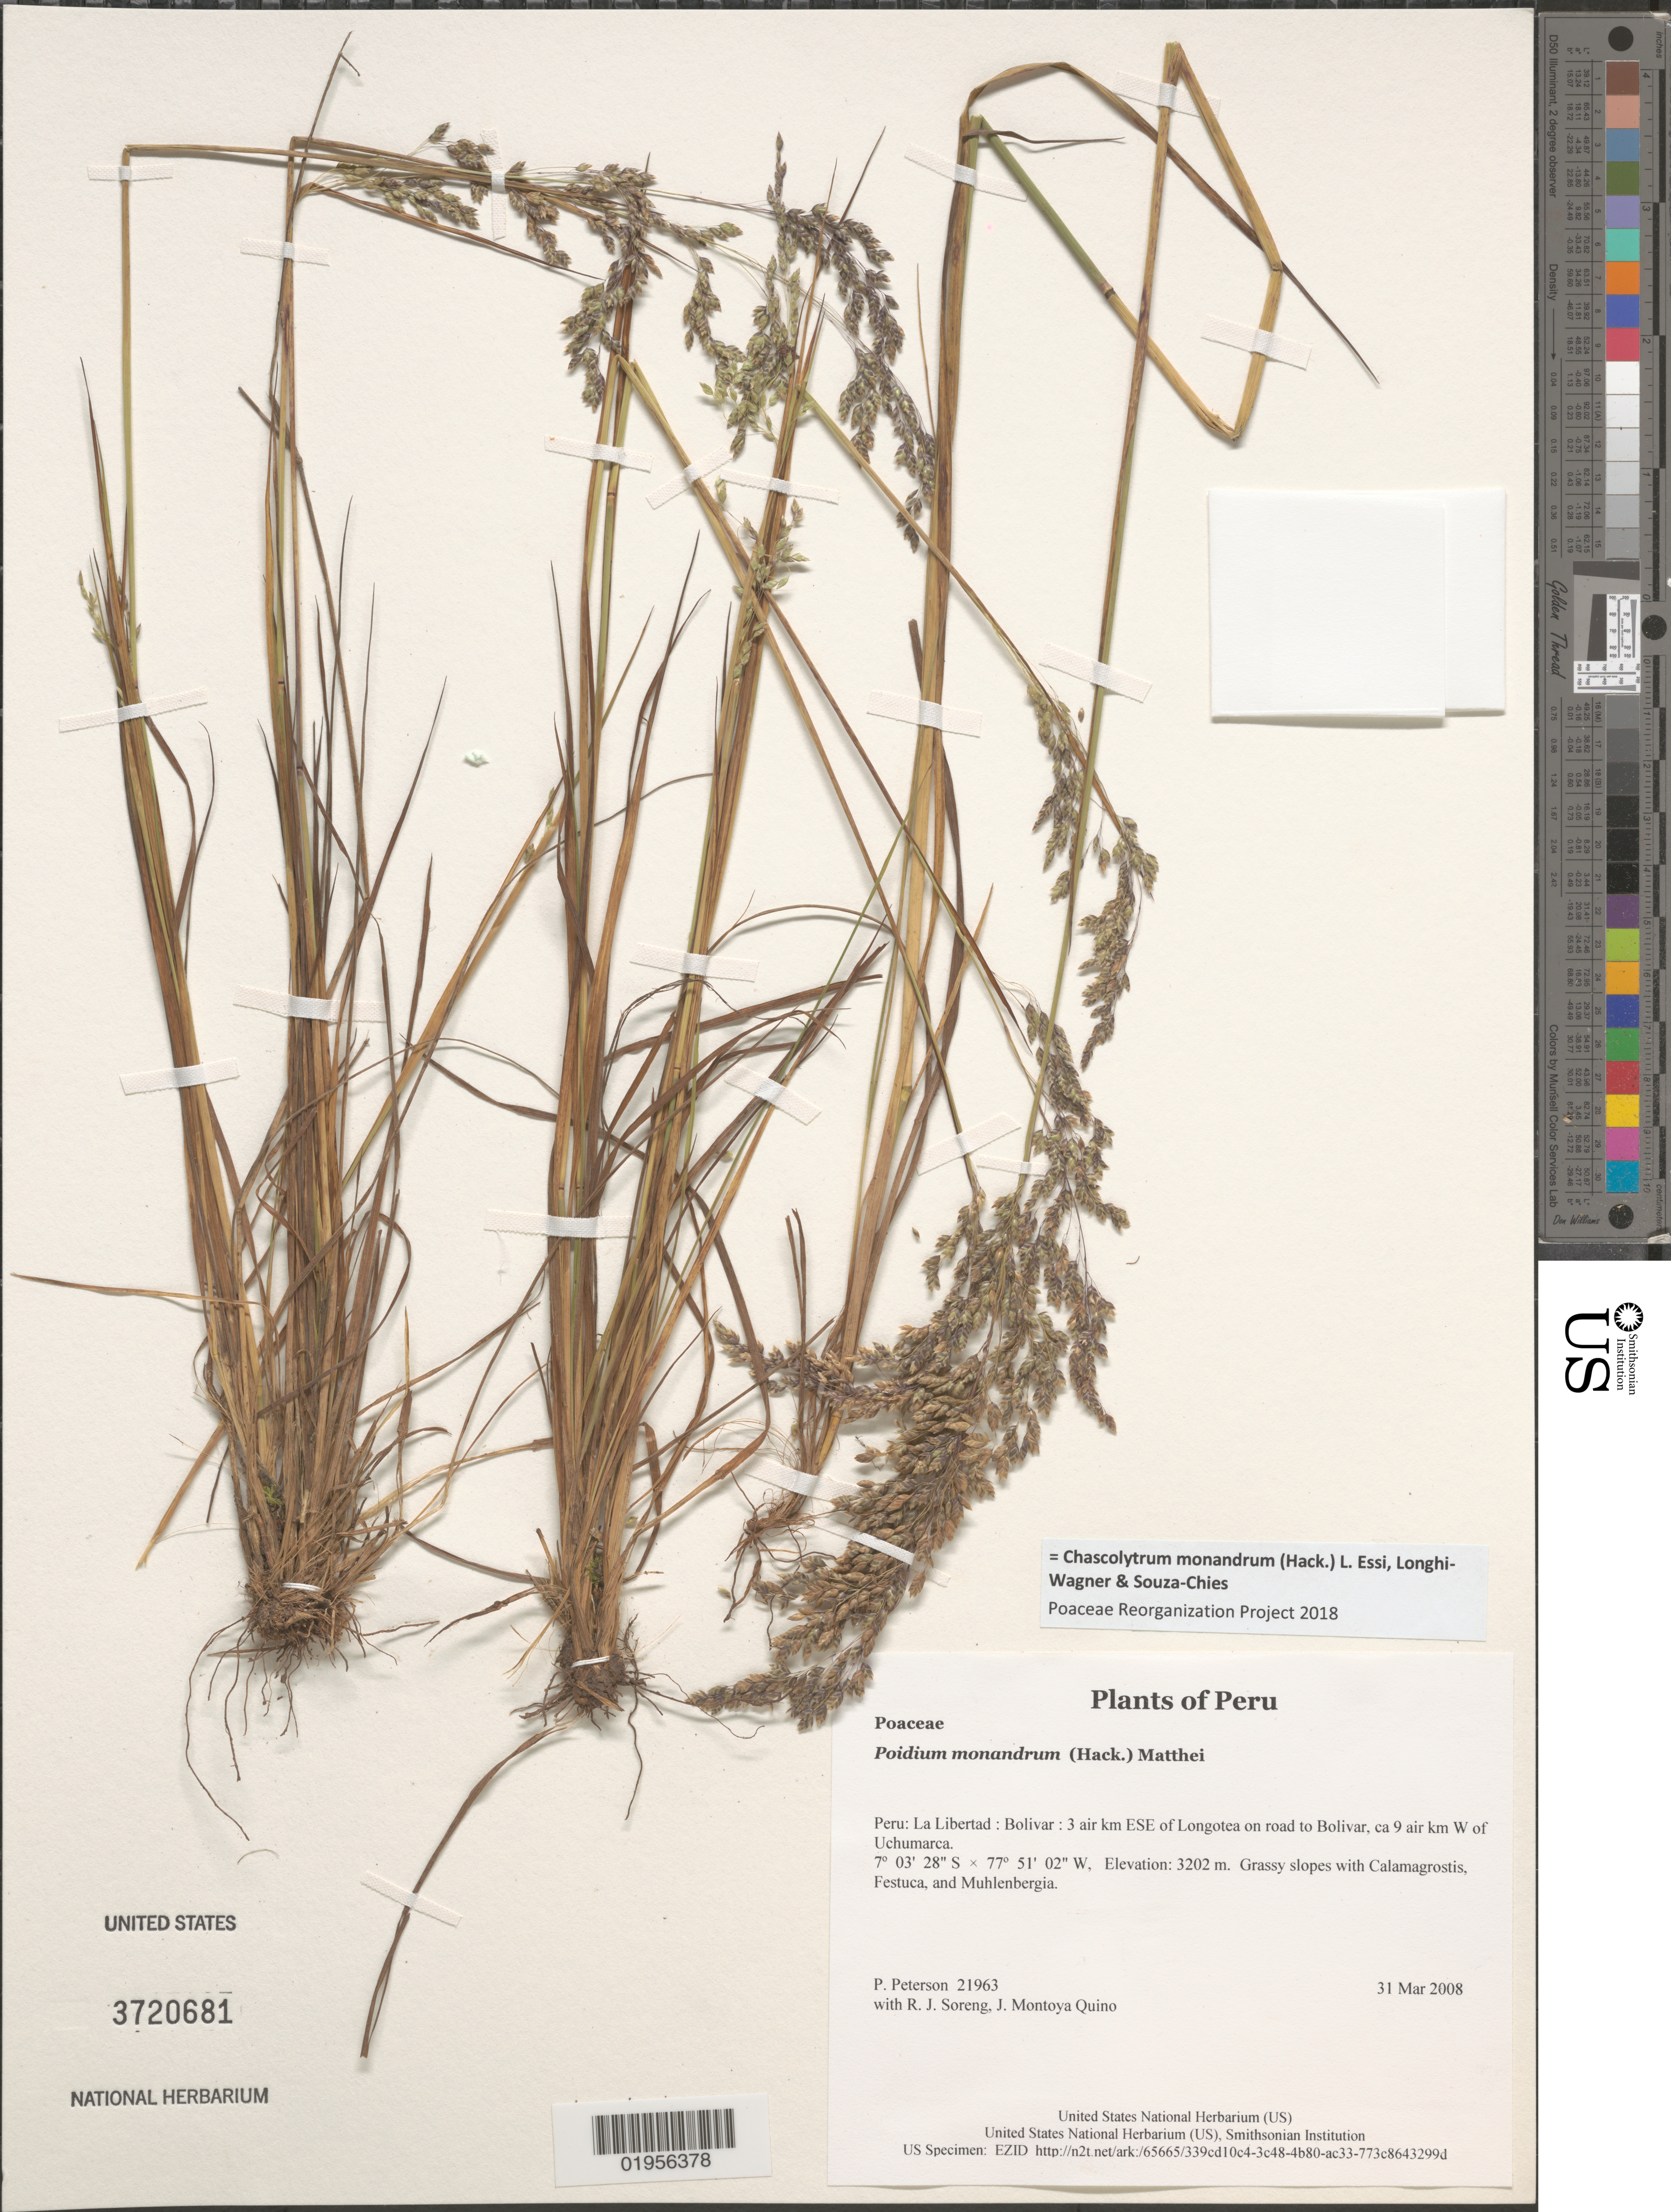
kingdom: Plantae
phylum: Tracheophyta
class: Liliopsida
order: Poales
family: Poaceae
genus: Chascolytrum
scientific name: Chascolytrum monandrum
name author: (Hack.) L. Essi et al.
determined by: Poaceae Reorganization Project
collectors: P. M. Peterson, R. J. Soreng & J. Montoya Quino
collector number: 21963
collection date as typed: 31 Mar 2008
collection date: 2008-03-31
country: Peru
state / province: La Libertad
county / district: Bolívar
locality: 3 air km ESE of Longotea on road to Bolivar, ca 9 air km W of Uchumarca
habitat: Grassy slopes with Calamagrostis, Festuca, and Muhlenbergia.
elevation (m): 3202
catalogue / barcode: US 3720681